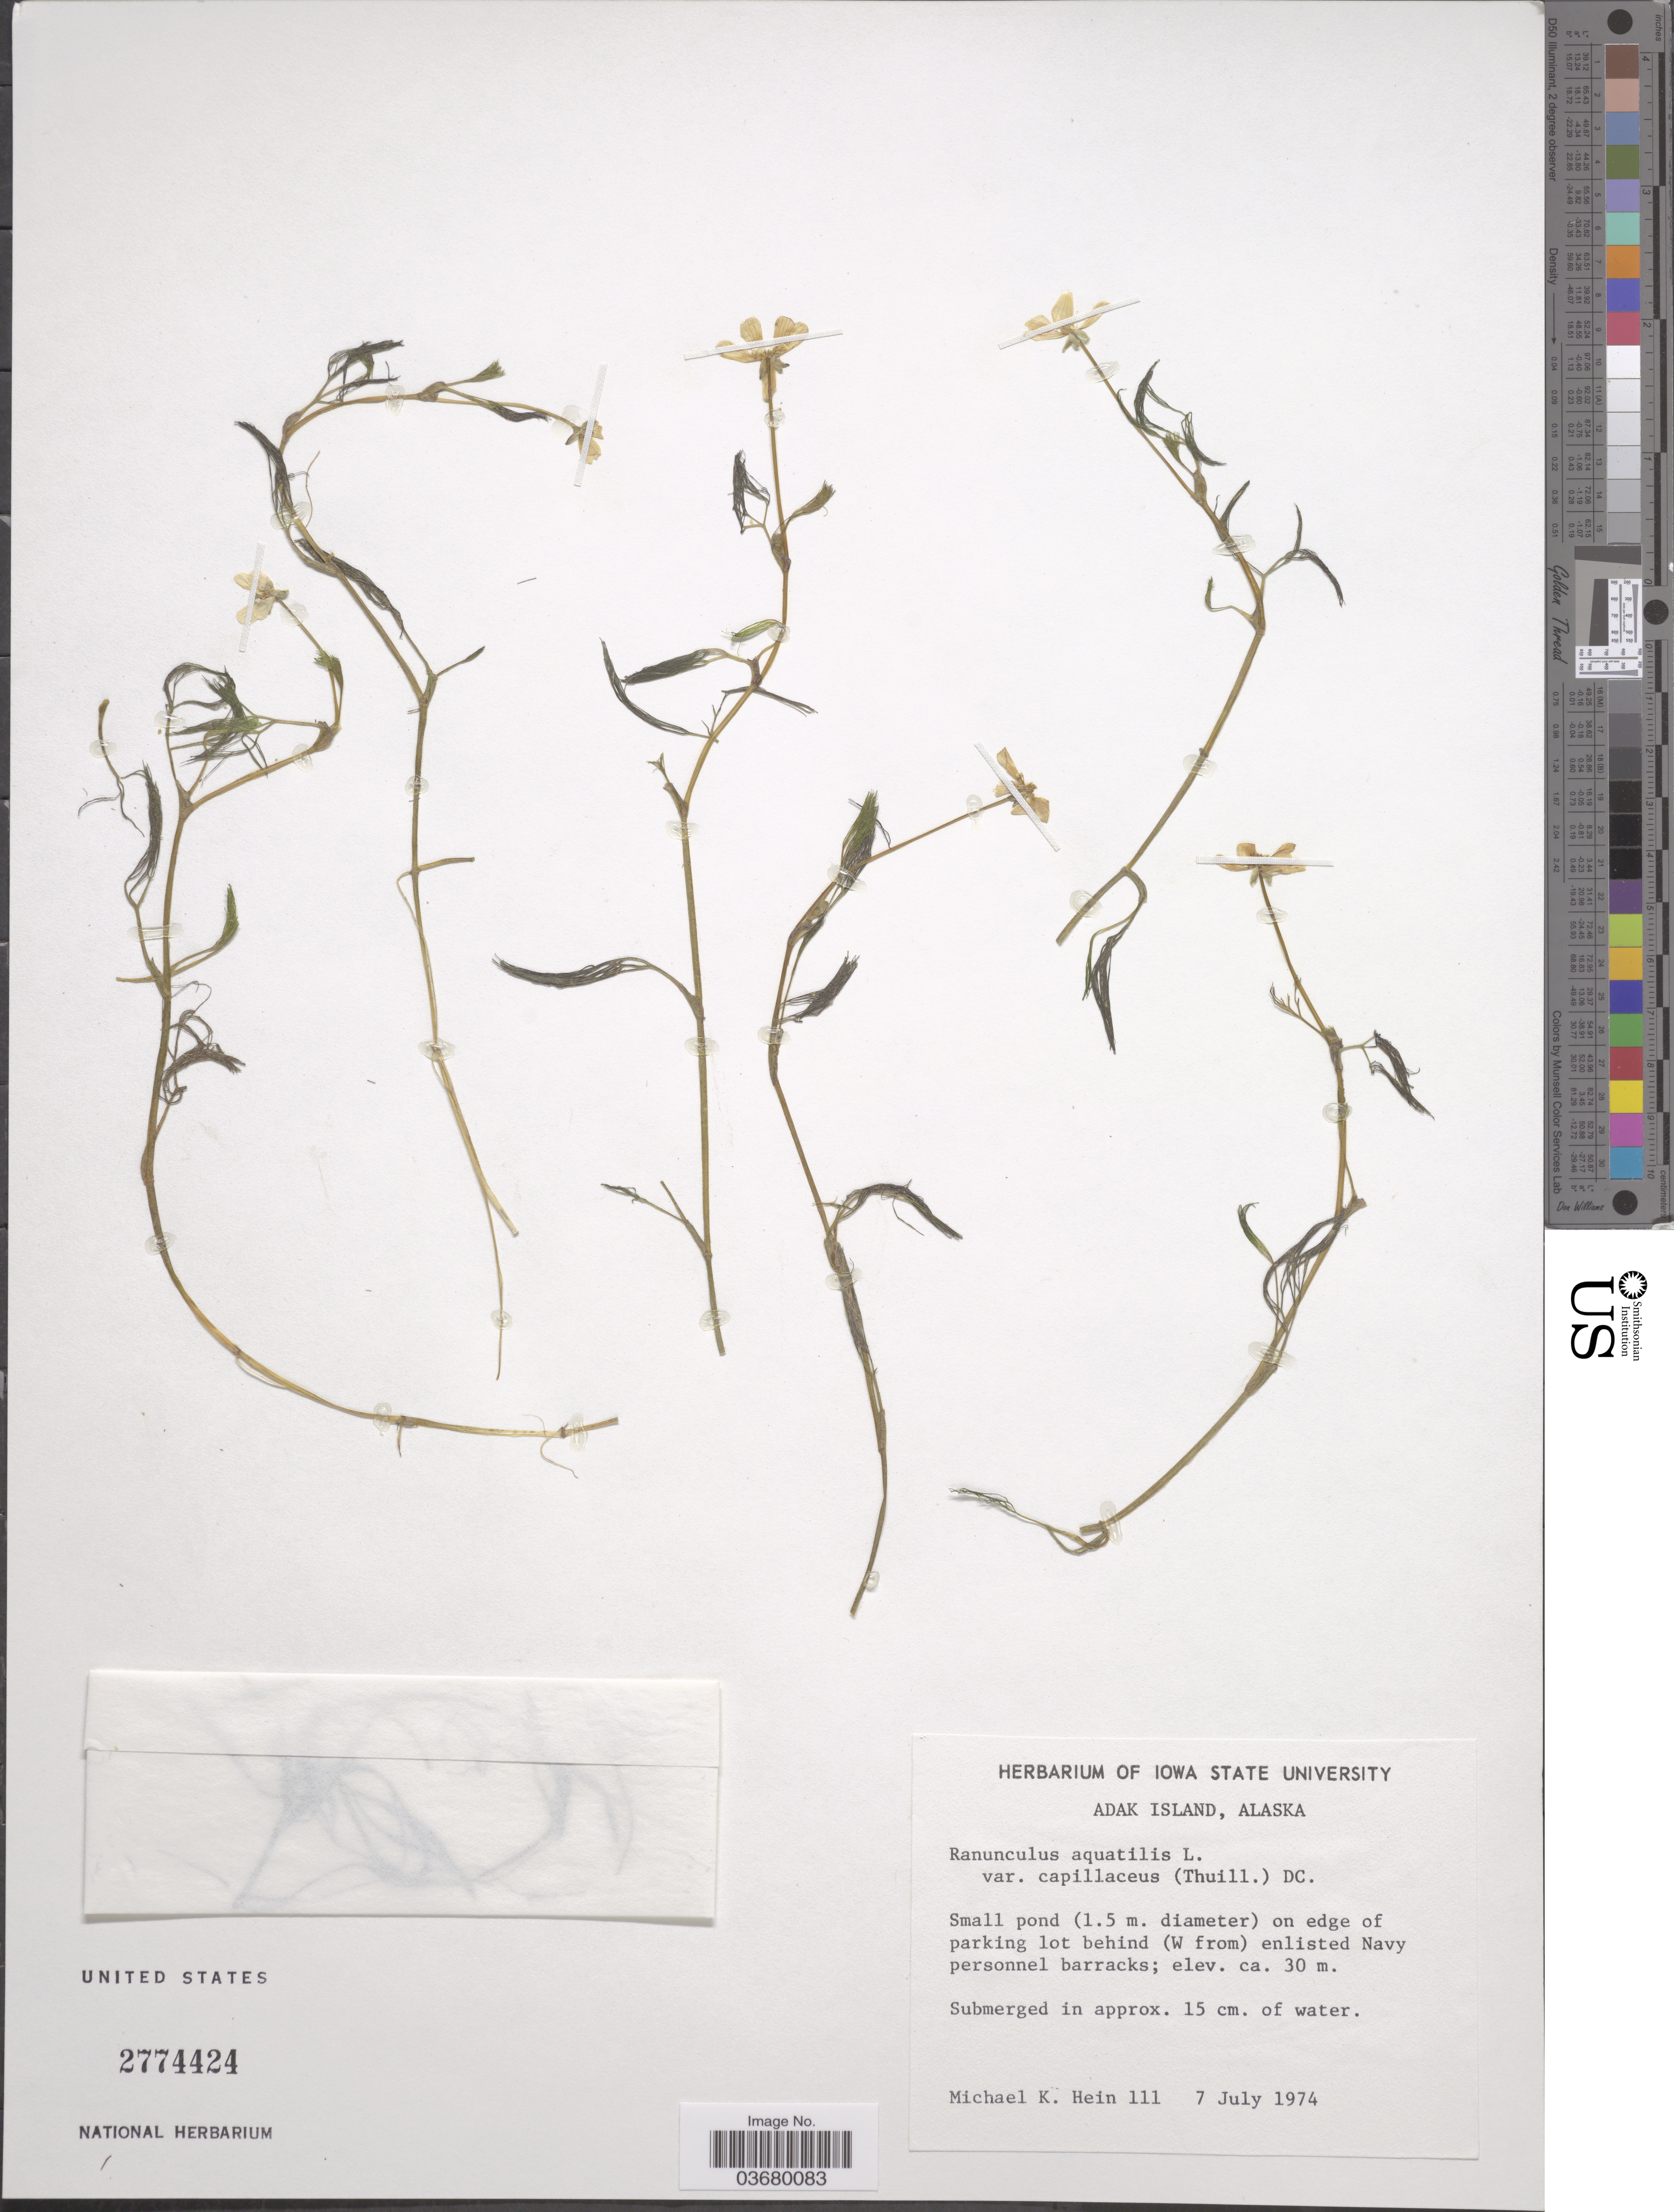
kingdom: Plantae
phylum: Tracheophyta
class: Magnoliopsida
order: Ranunculales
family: Ranunculaceae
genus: Ranunculus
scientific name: Ranunculus trichophyllus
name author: Chaix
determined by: Strong, Mark T., (BOT), Smithsonian Institution - National Museum of Natural History (UNITED STATES)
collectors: M. Hein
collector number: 111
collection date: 1974-07-07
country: United States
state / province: Alaska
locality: Adak Island. On edge of parking lot behind (W from) enlisted Navy personnel barracks.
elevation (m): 30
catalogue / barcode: US 2774424